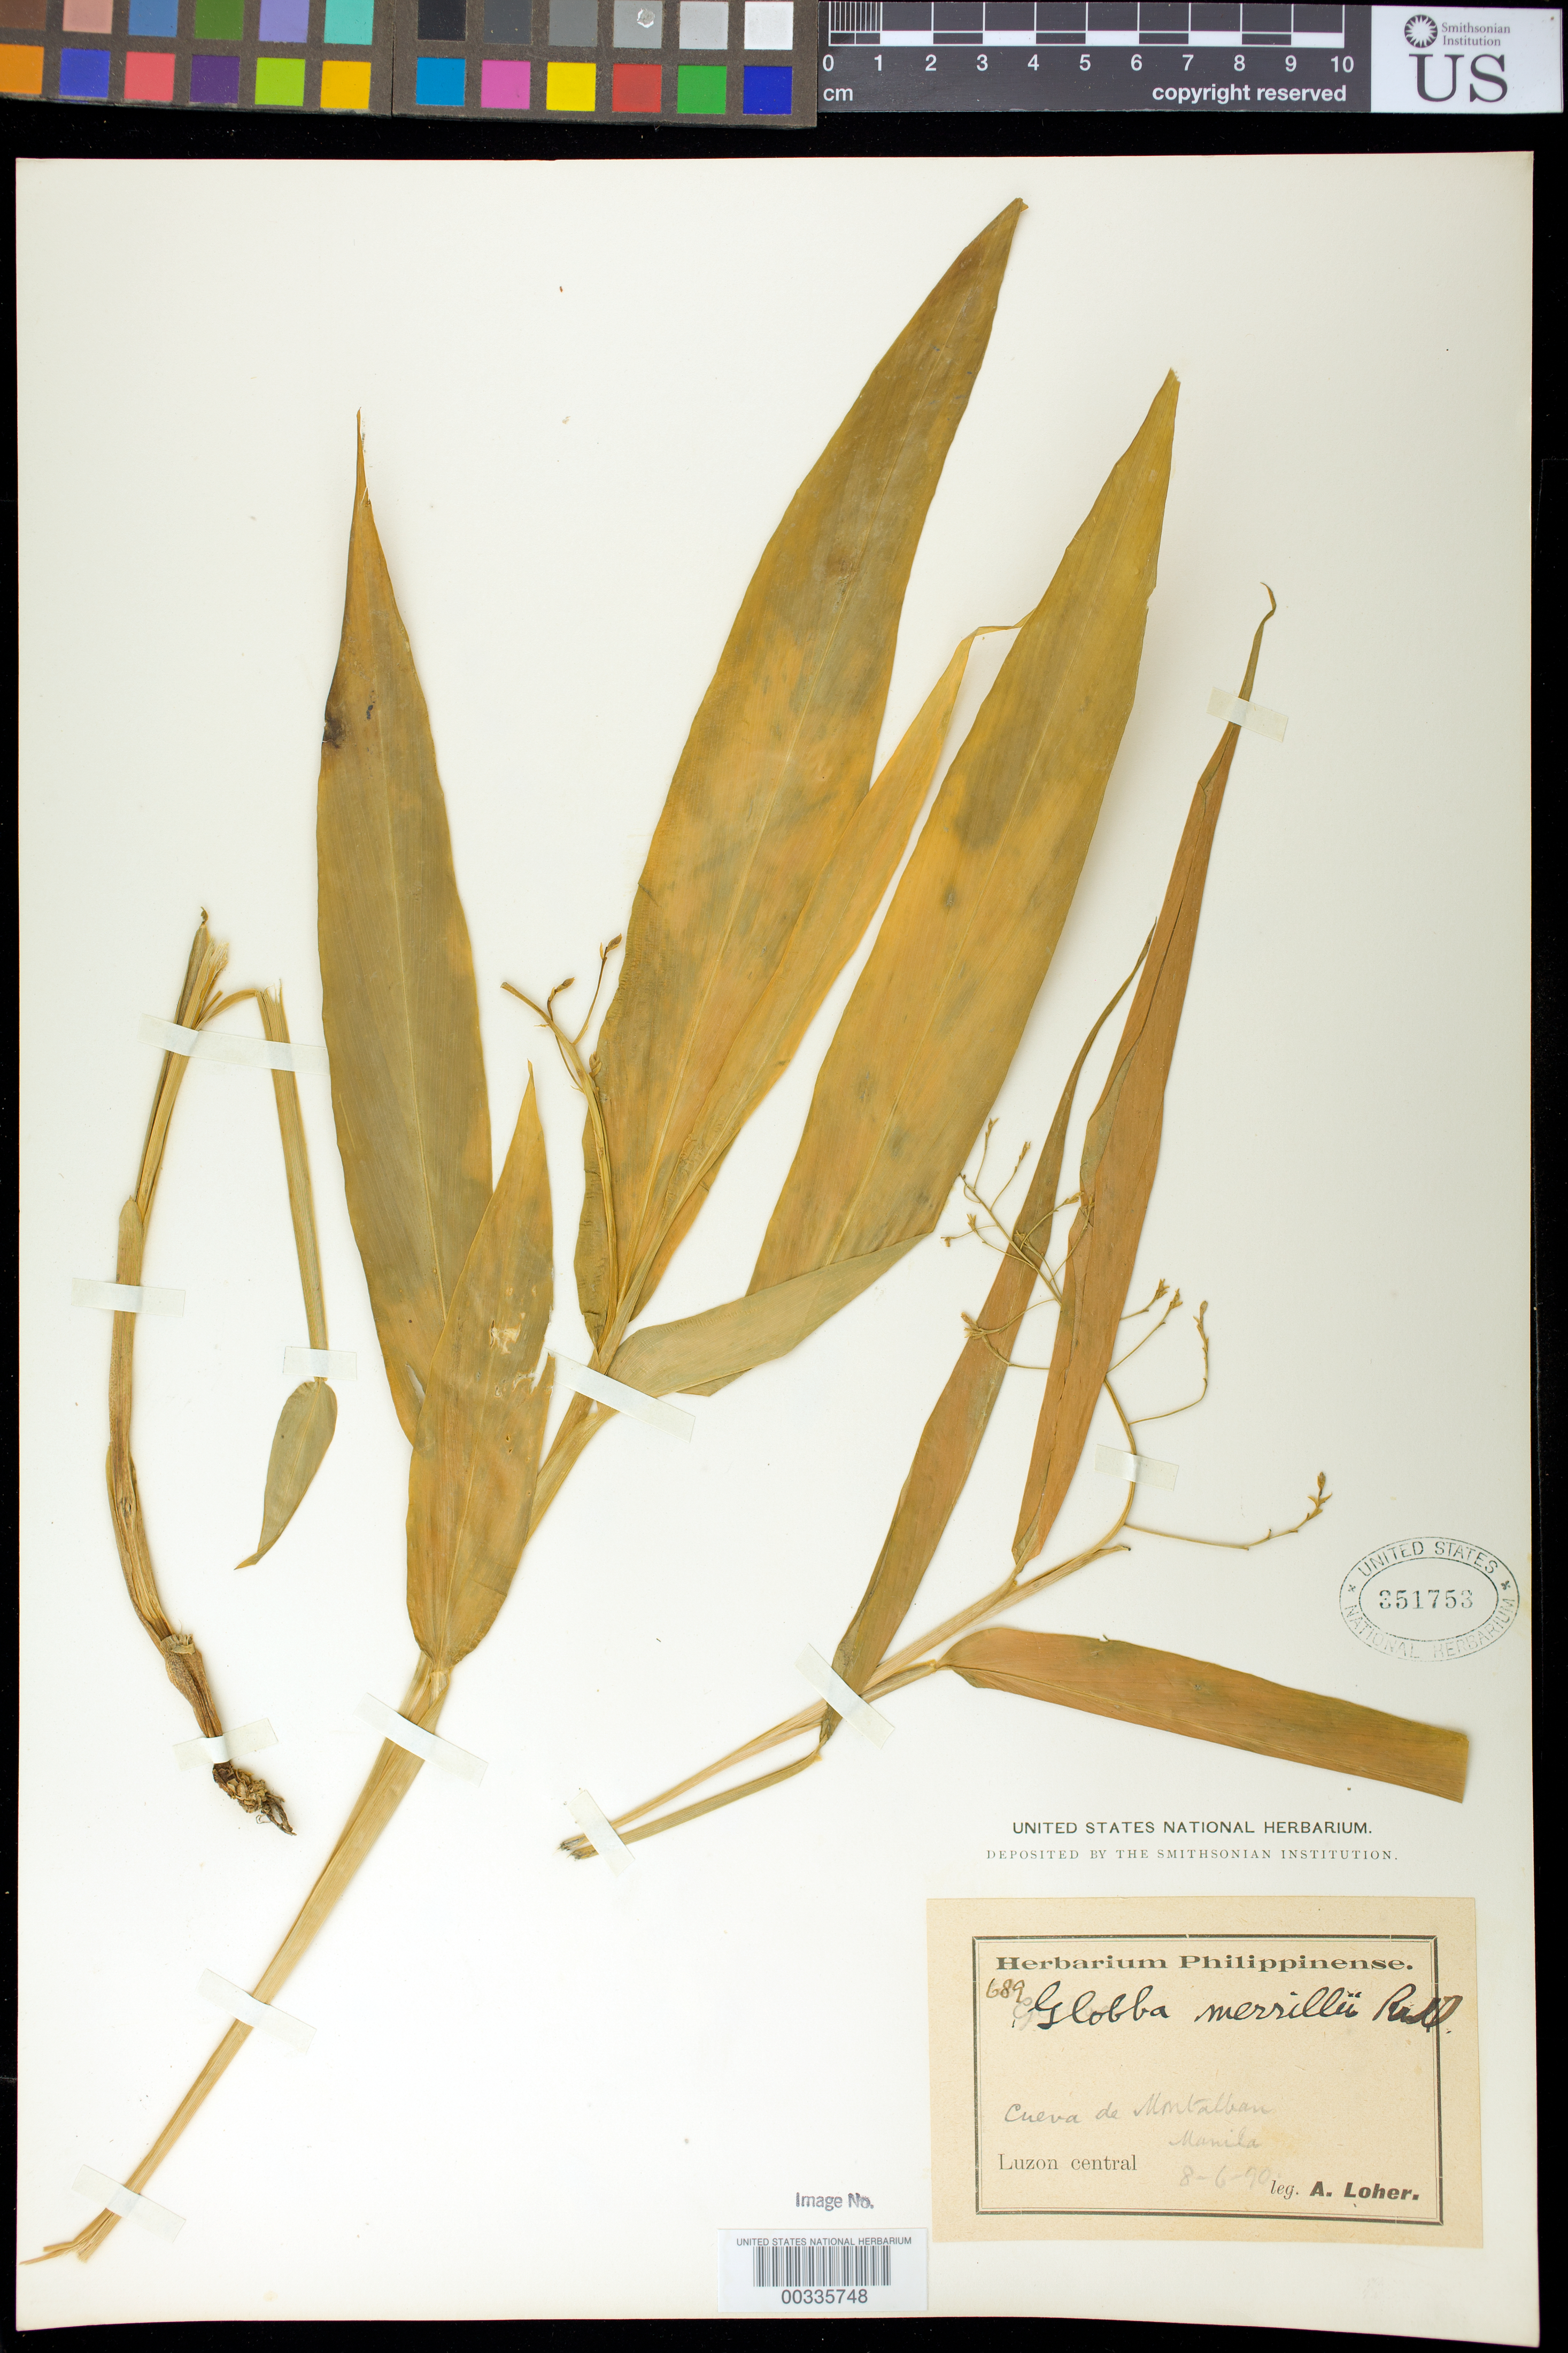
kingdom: Plantae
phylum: Tracheophyta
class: Liliopsida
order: Zingiberales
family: Zingiberaceae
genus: Globba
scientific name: Globba merrillii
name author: Ridl.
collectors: A. Loher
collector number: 689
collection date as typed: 08 Jun 1890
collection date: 1890-06-08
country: Philippines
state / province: National Capital Region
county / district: Manila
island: Luzon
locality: Cueva de montalban, luzon central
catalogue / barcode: US 351753